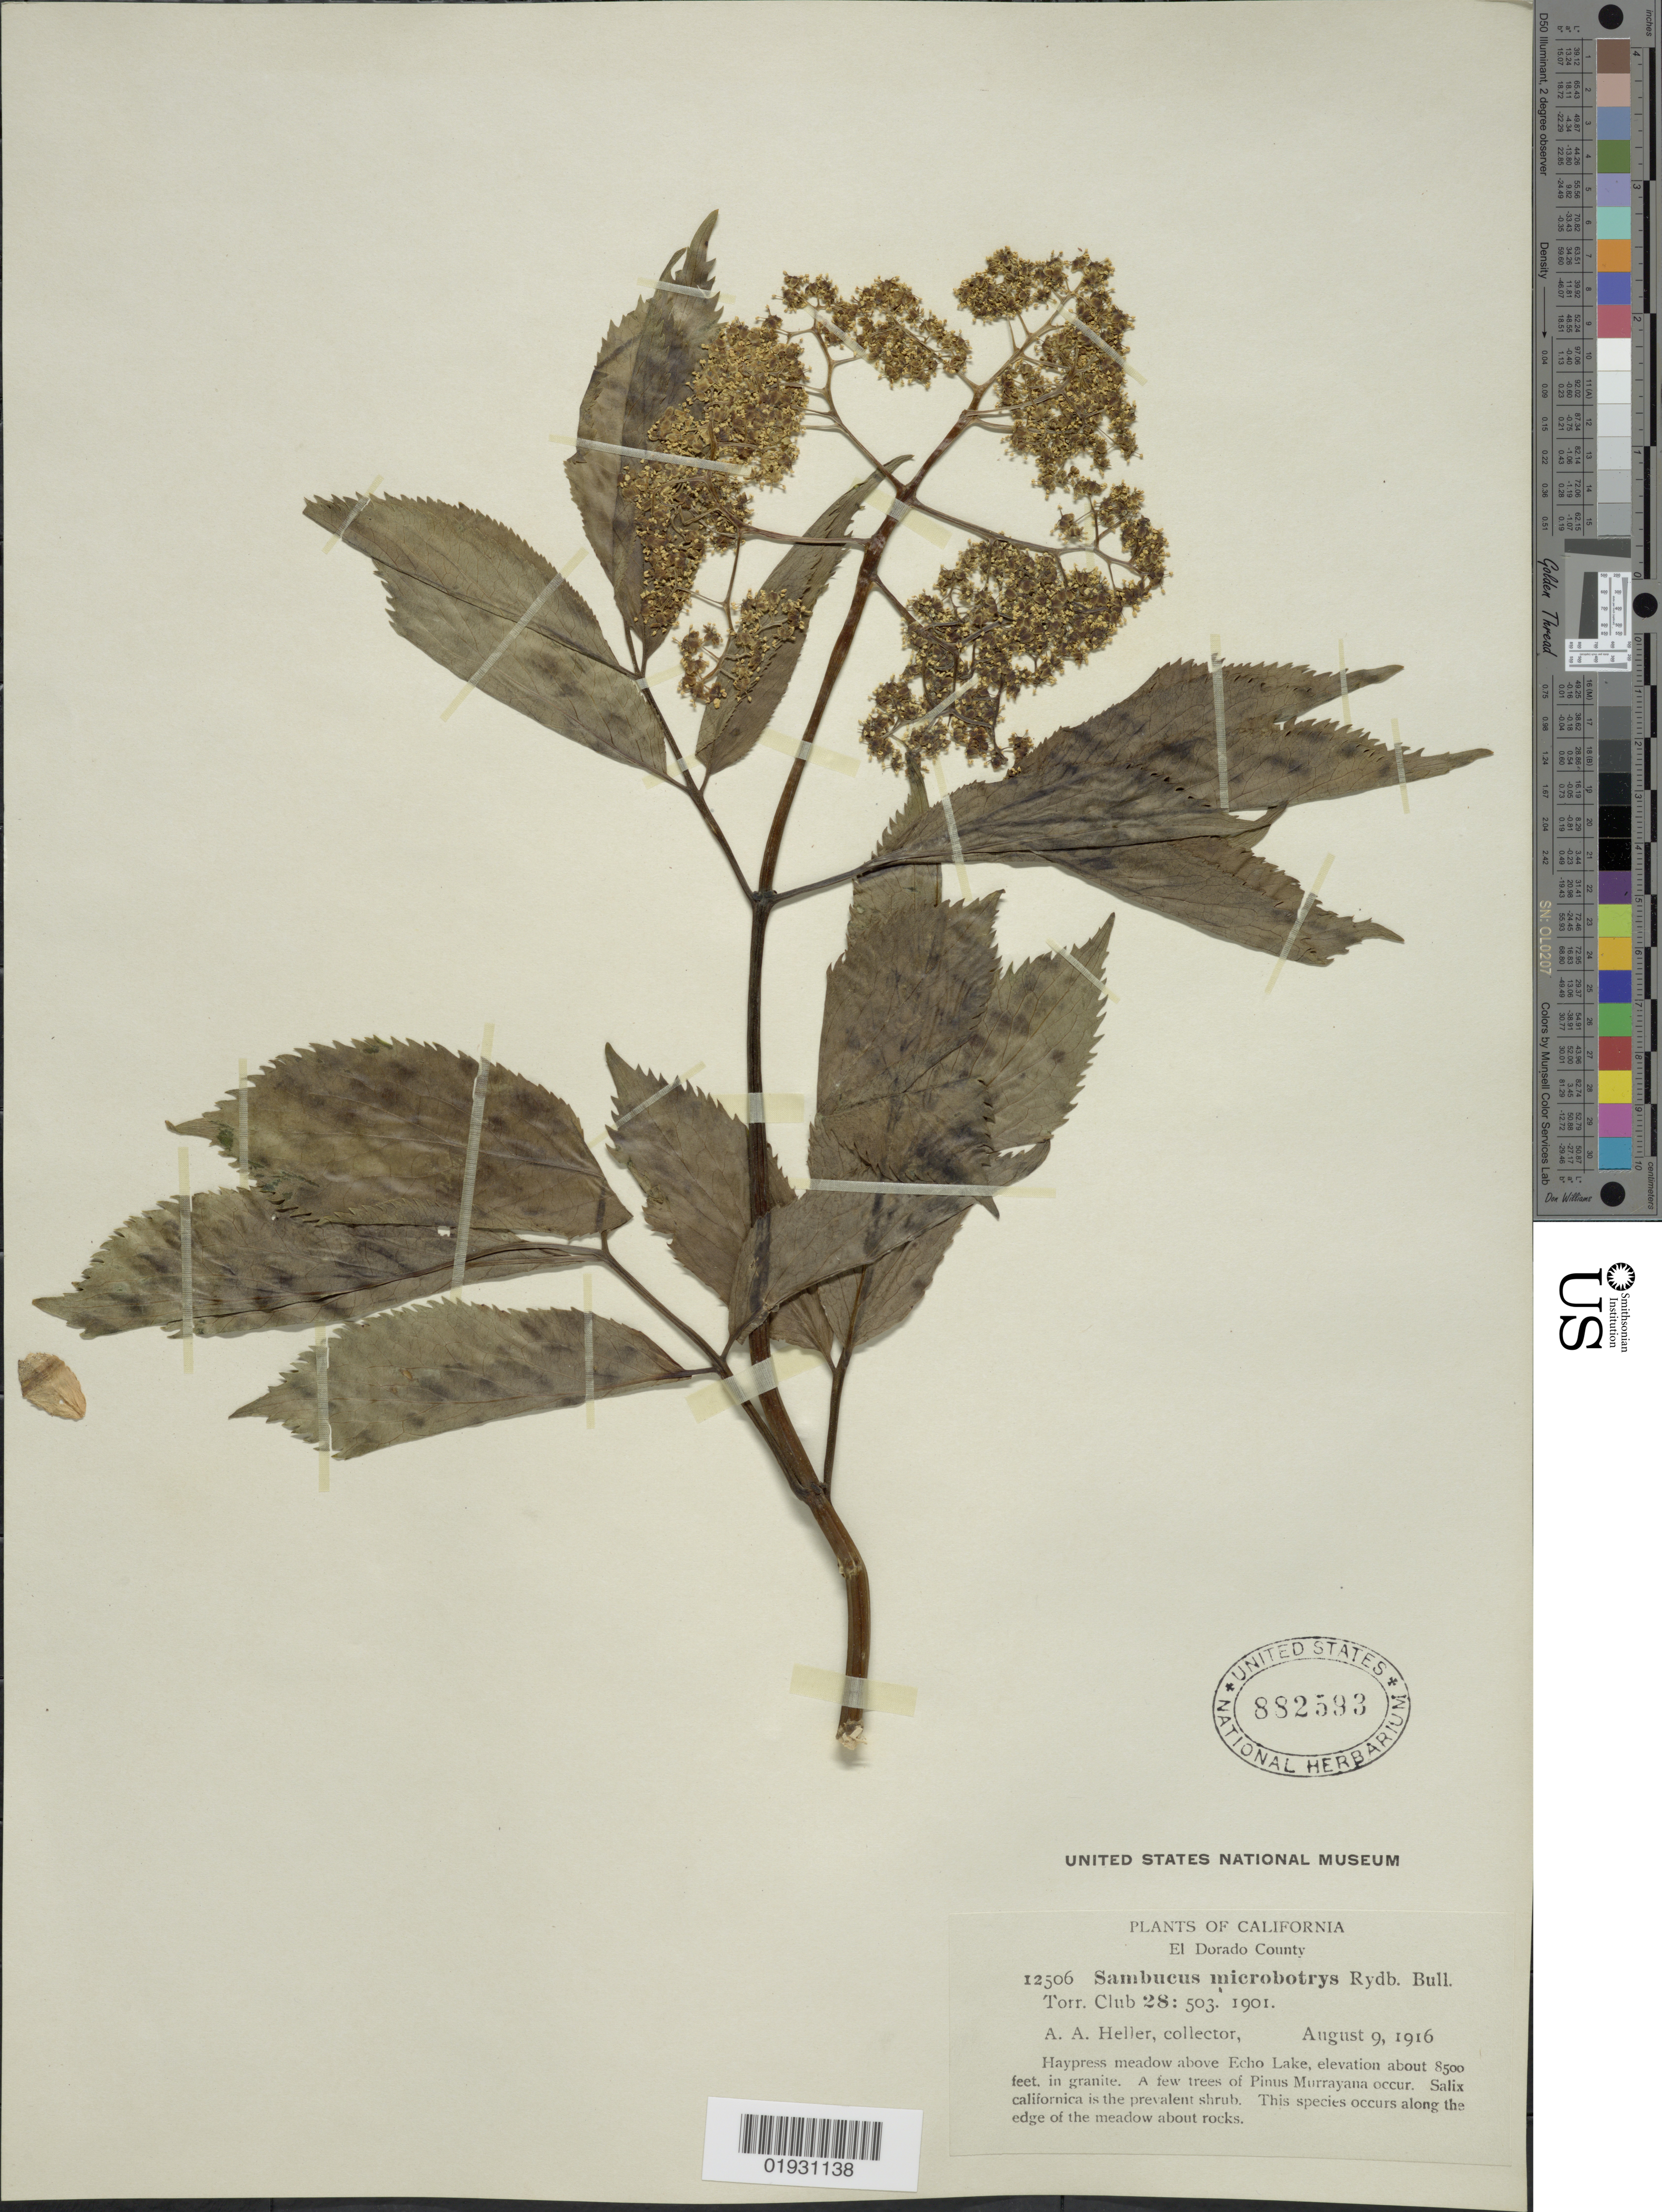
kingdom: Plantae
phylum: Tracheophyta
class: Magnoliopsida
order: Dipsacales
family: Viburnaceae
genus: Sambucus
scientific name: Sambucus microbotrys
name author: Rydb.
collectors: A. A. Heller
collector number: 12506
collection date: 1916-08-09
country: United States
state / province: California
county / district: El Dorado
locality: El Dorado County. Haypress meadow above Echo Lake.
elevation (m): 2591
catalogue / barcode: US 882593